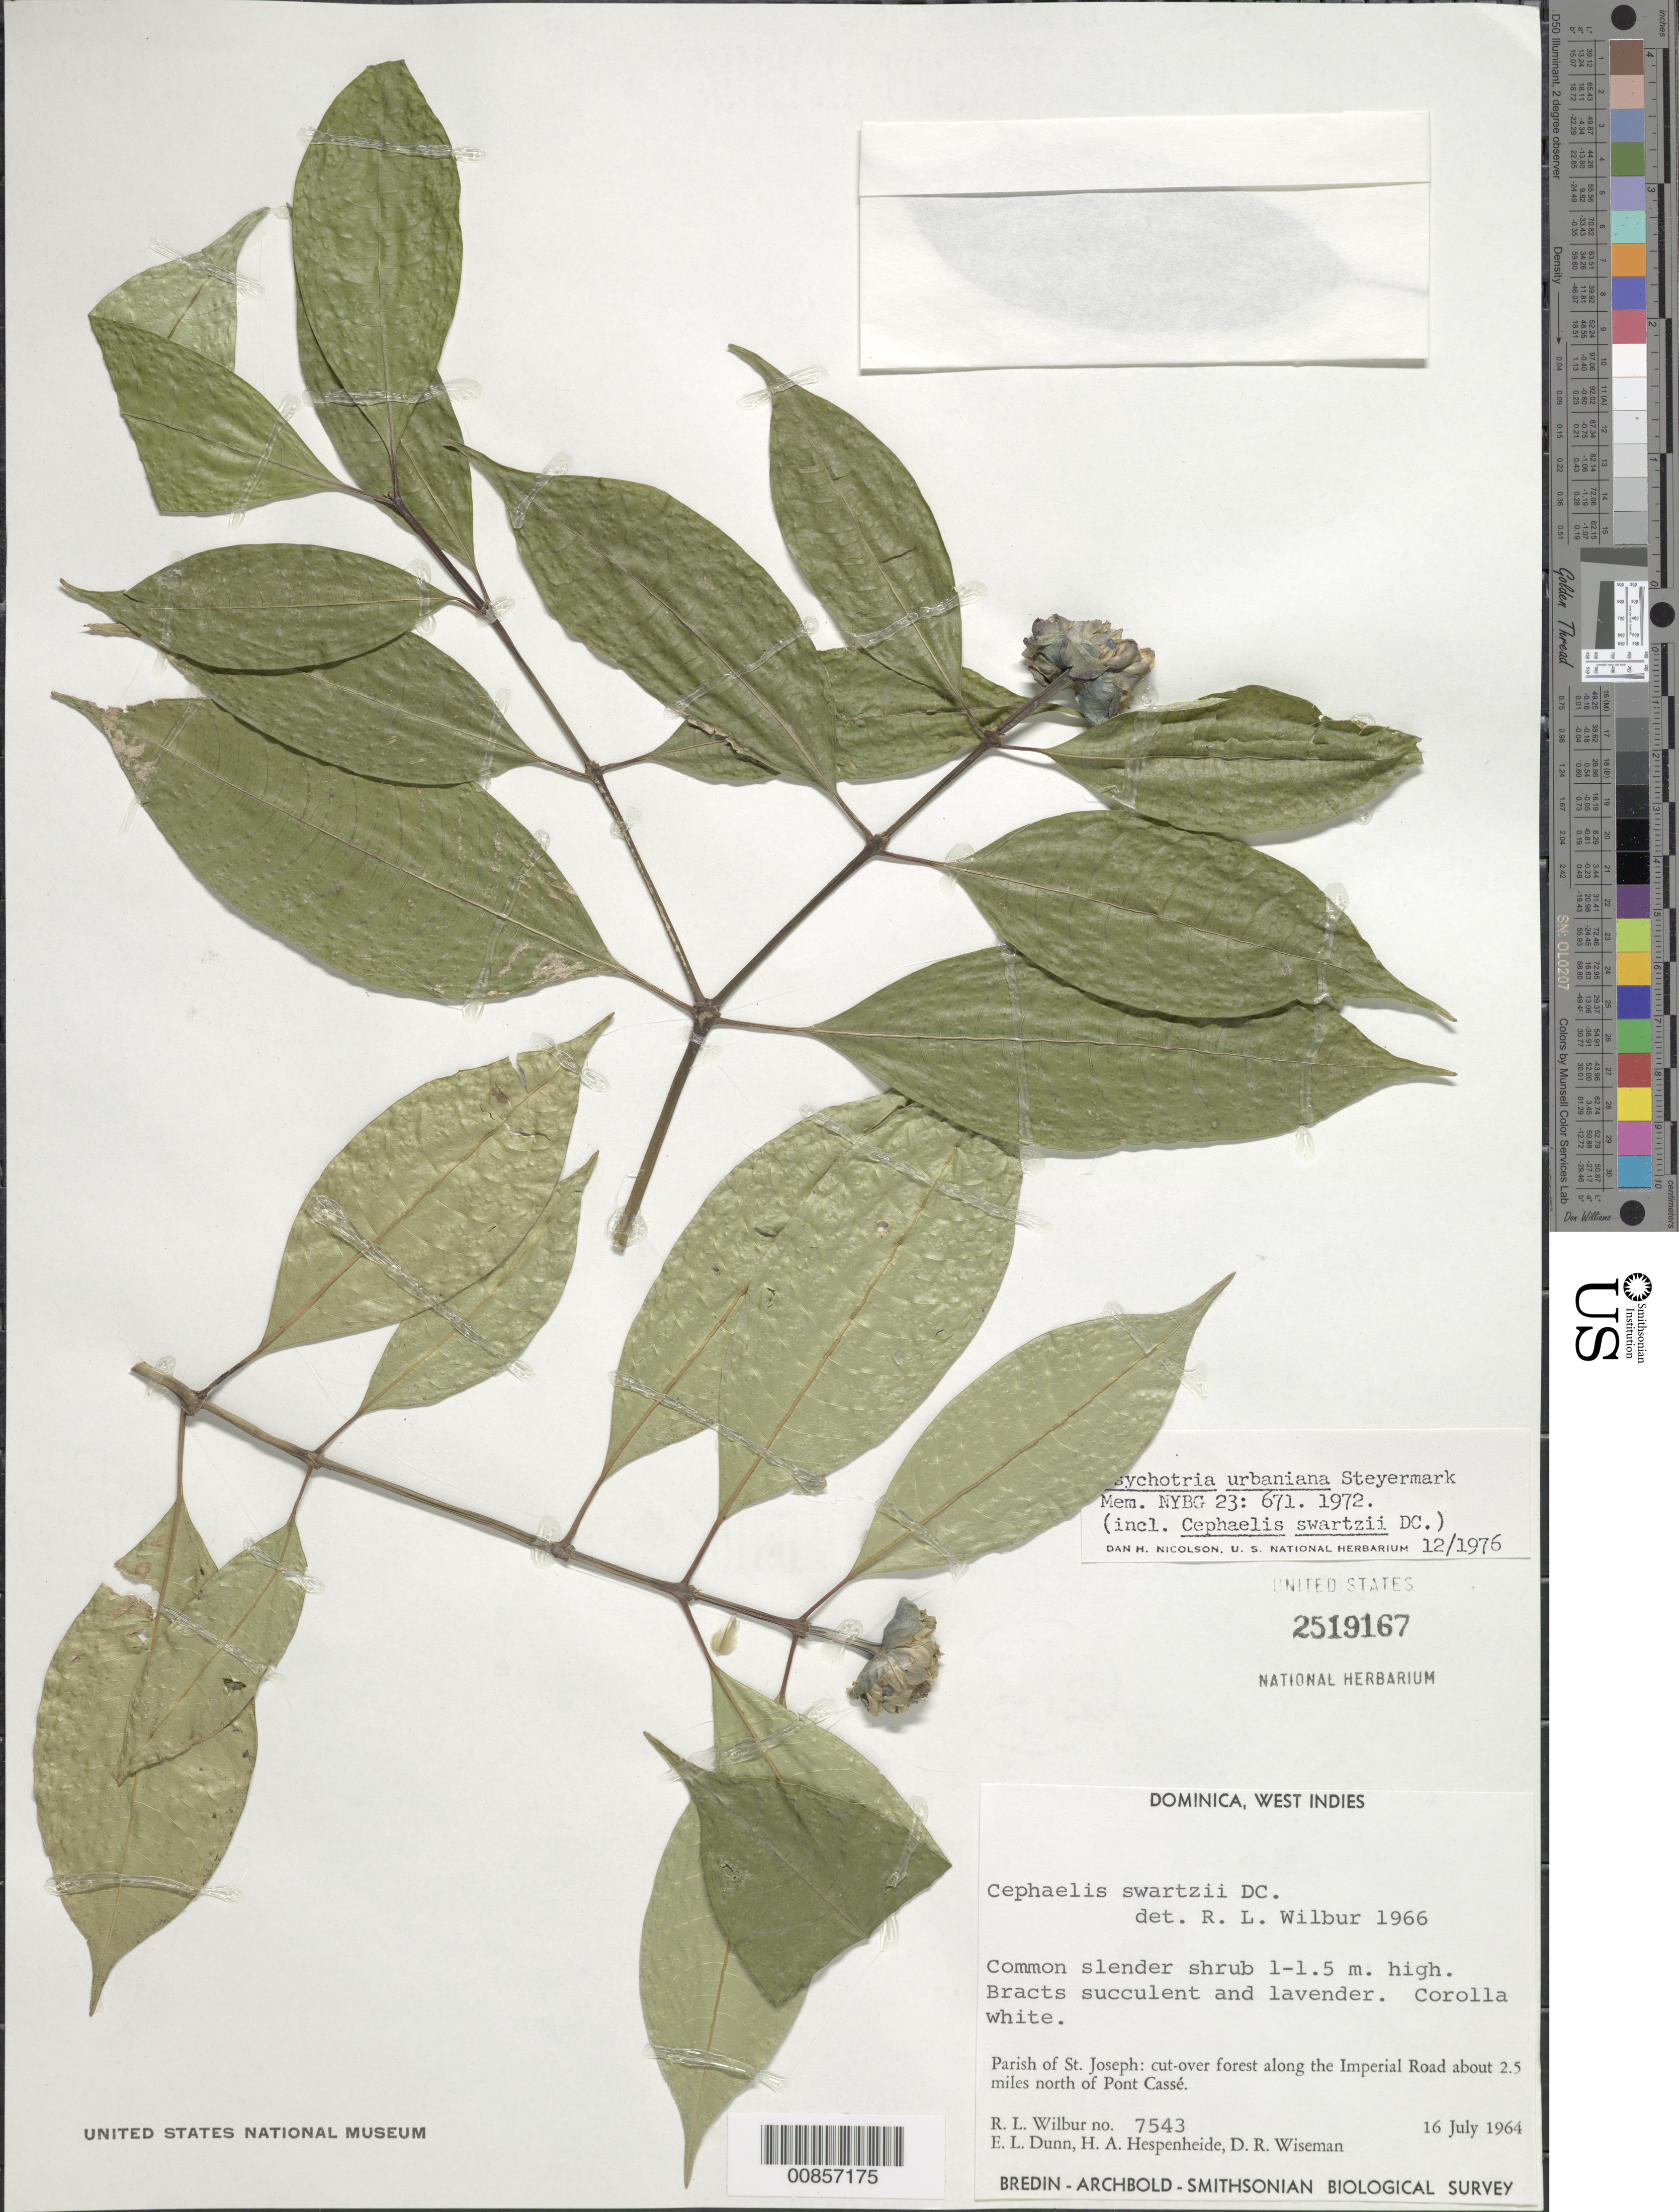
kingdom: Plantae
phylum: Tracheophyta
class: Magnoliopsida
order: Gentianales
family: Rubiaceae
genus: Psychotria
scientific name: Psychotria urbaniana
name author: Steyerm.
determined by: Nicolson, Dan H.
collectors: R. L. Wilbur, E. Dunn, H. A. Hespenheide & D. R. Wiseman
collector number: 7543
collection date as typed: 16 Jul 1964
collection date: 1964-07-16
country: Dominica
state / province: St. Joseph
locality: Along Imperial Road, about 2.5 miles northe of Pont Cassé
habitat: Cut-over forest along road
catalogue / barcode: US 2519167